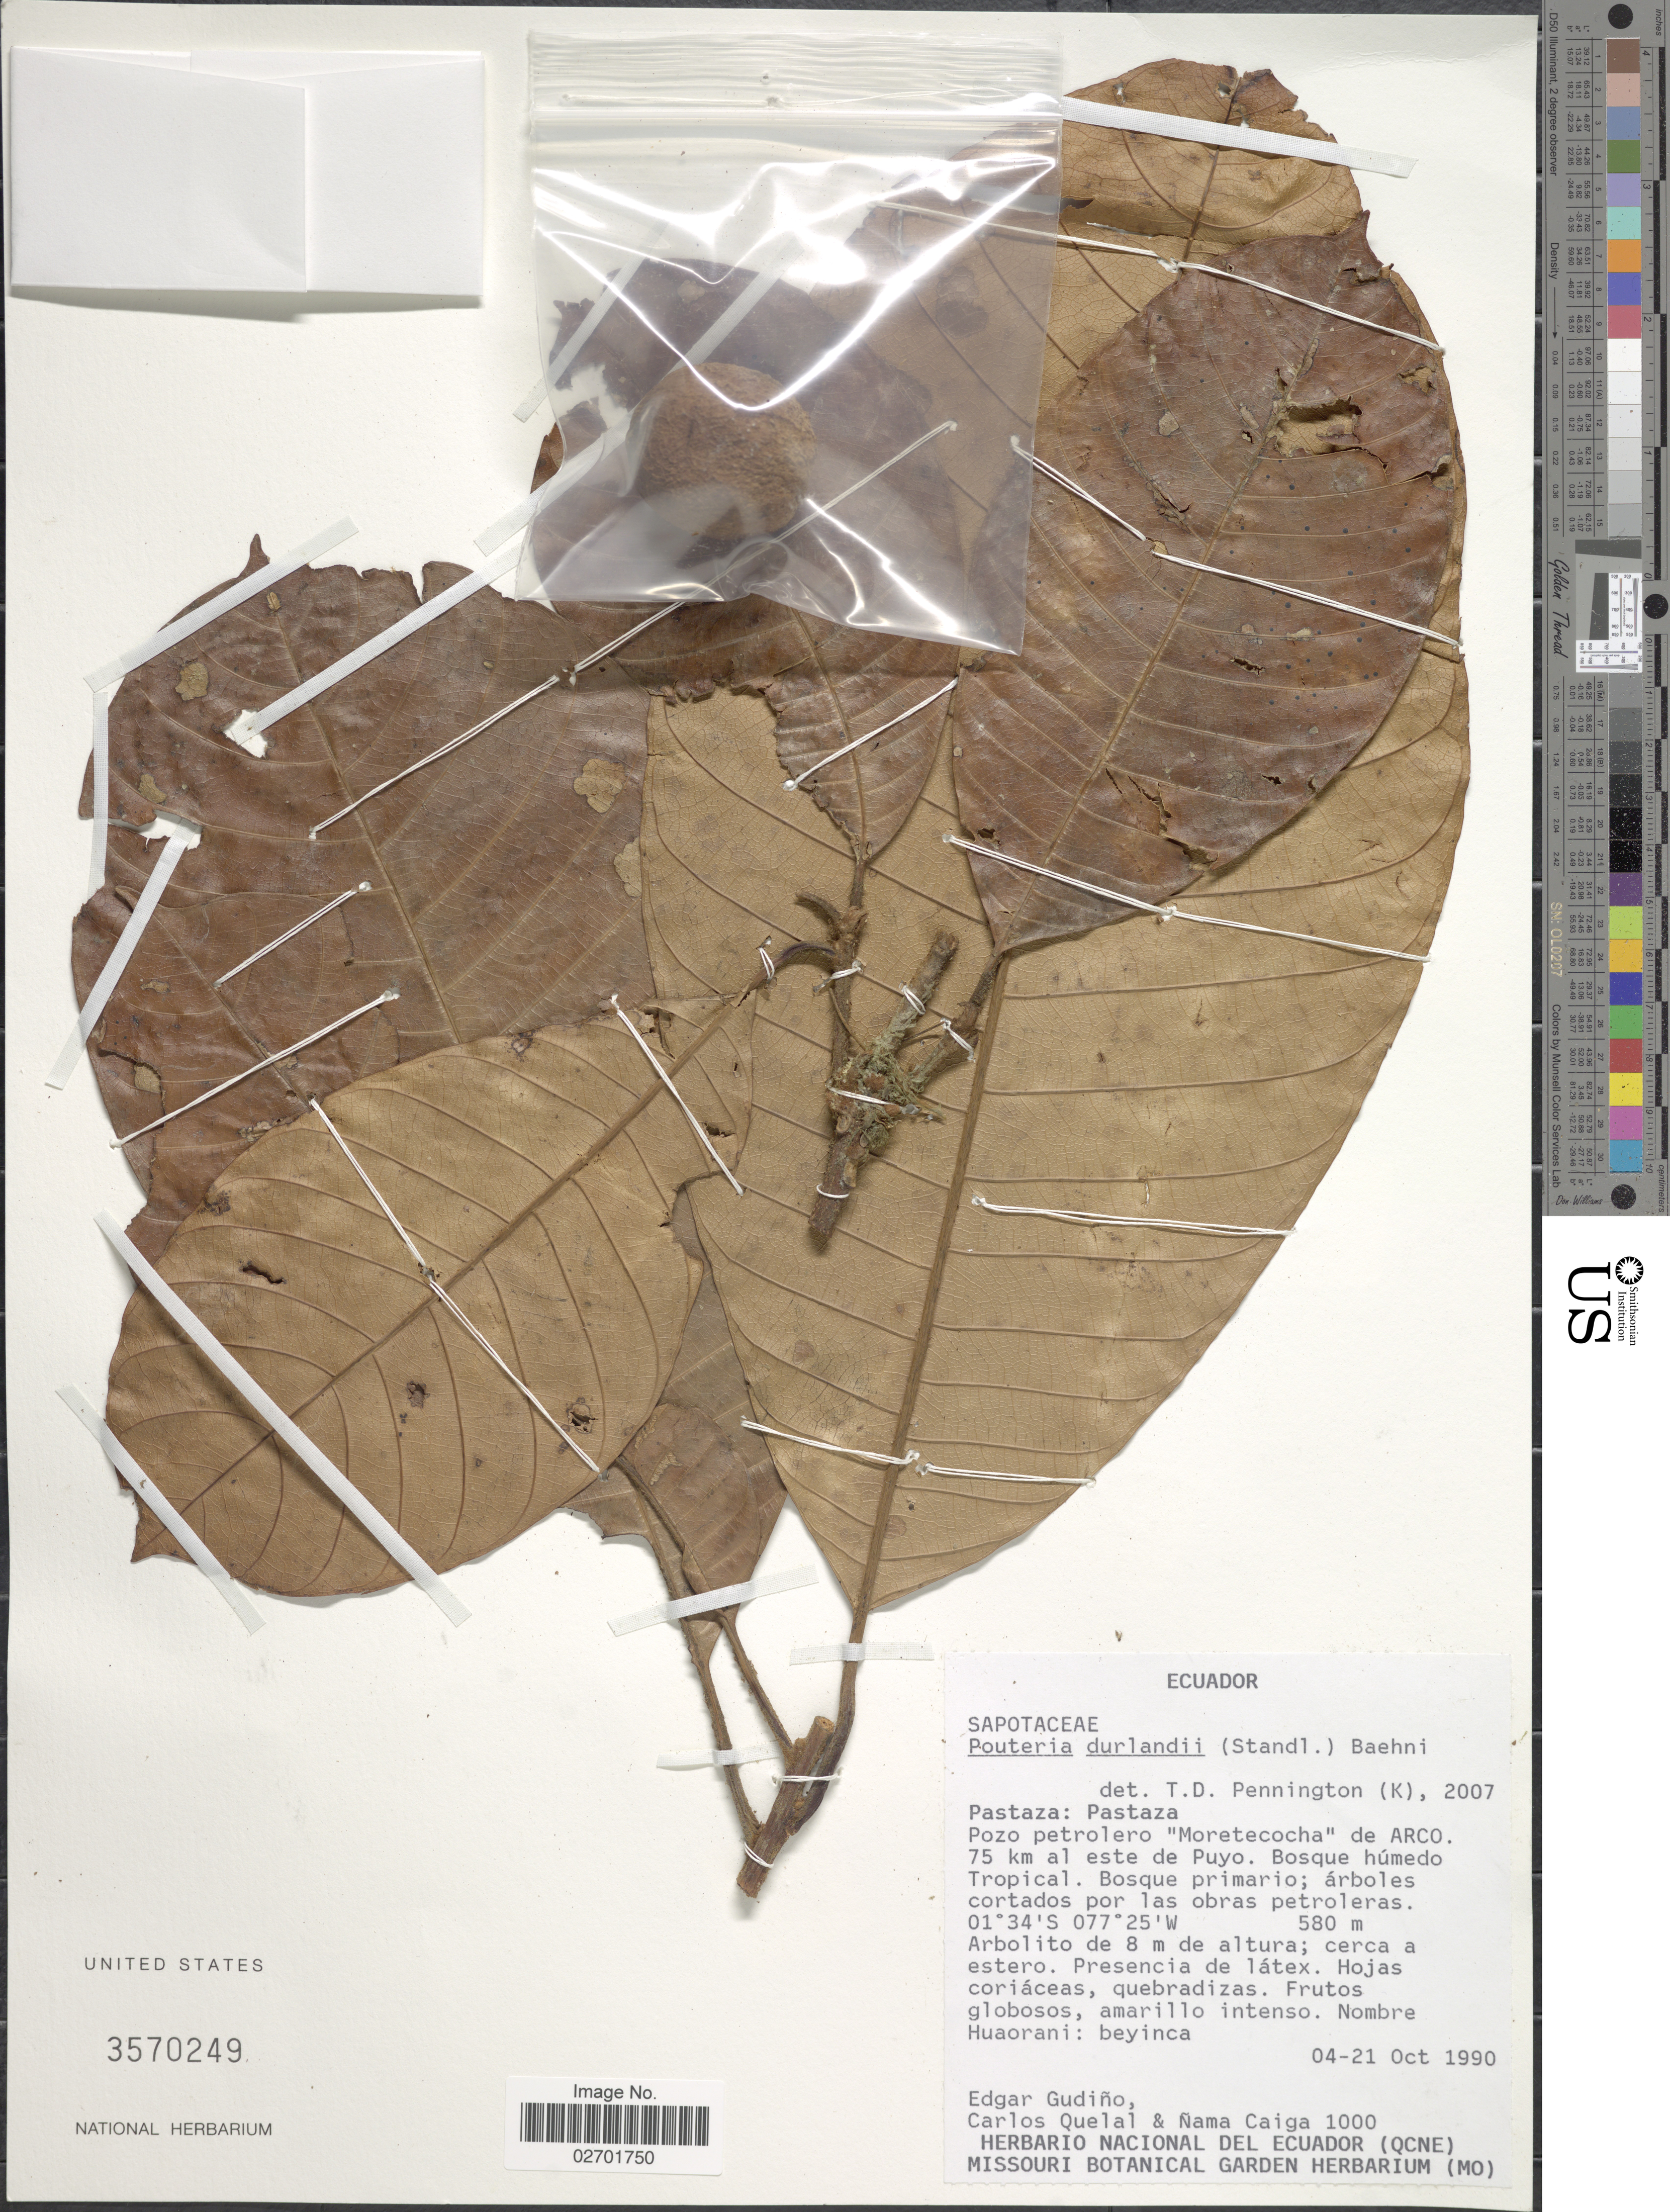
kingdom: Plantae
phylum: Tracheophyta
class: Magnoliopsida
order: Ericales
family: Sapotaceae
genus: Pouteria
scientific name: Pouteria durlandii subsp. durlandii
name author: (Standl.) Baehni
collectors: E. Gudiño, C. Quelal & Ñ. Caiga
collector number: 1000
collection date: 1990-10-04/1990-10-21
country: Ecuador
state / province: Pastaza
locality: Pastaza: Pastaza, Pozo petrolero Moretecocha de Arco, 75 km al este de Puyo, Bosque humedo Tropical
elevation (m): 580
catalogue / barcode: US 3570249